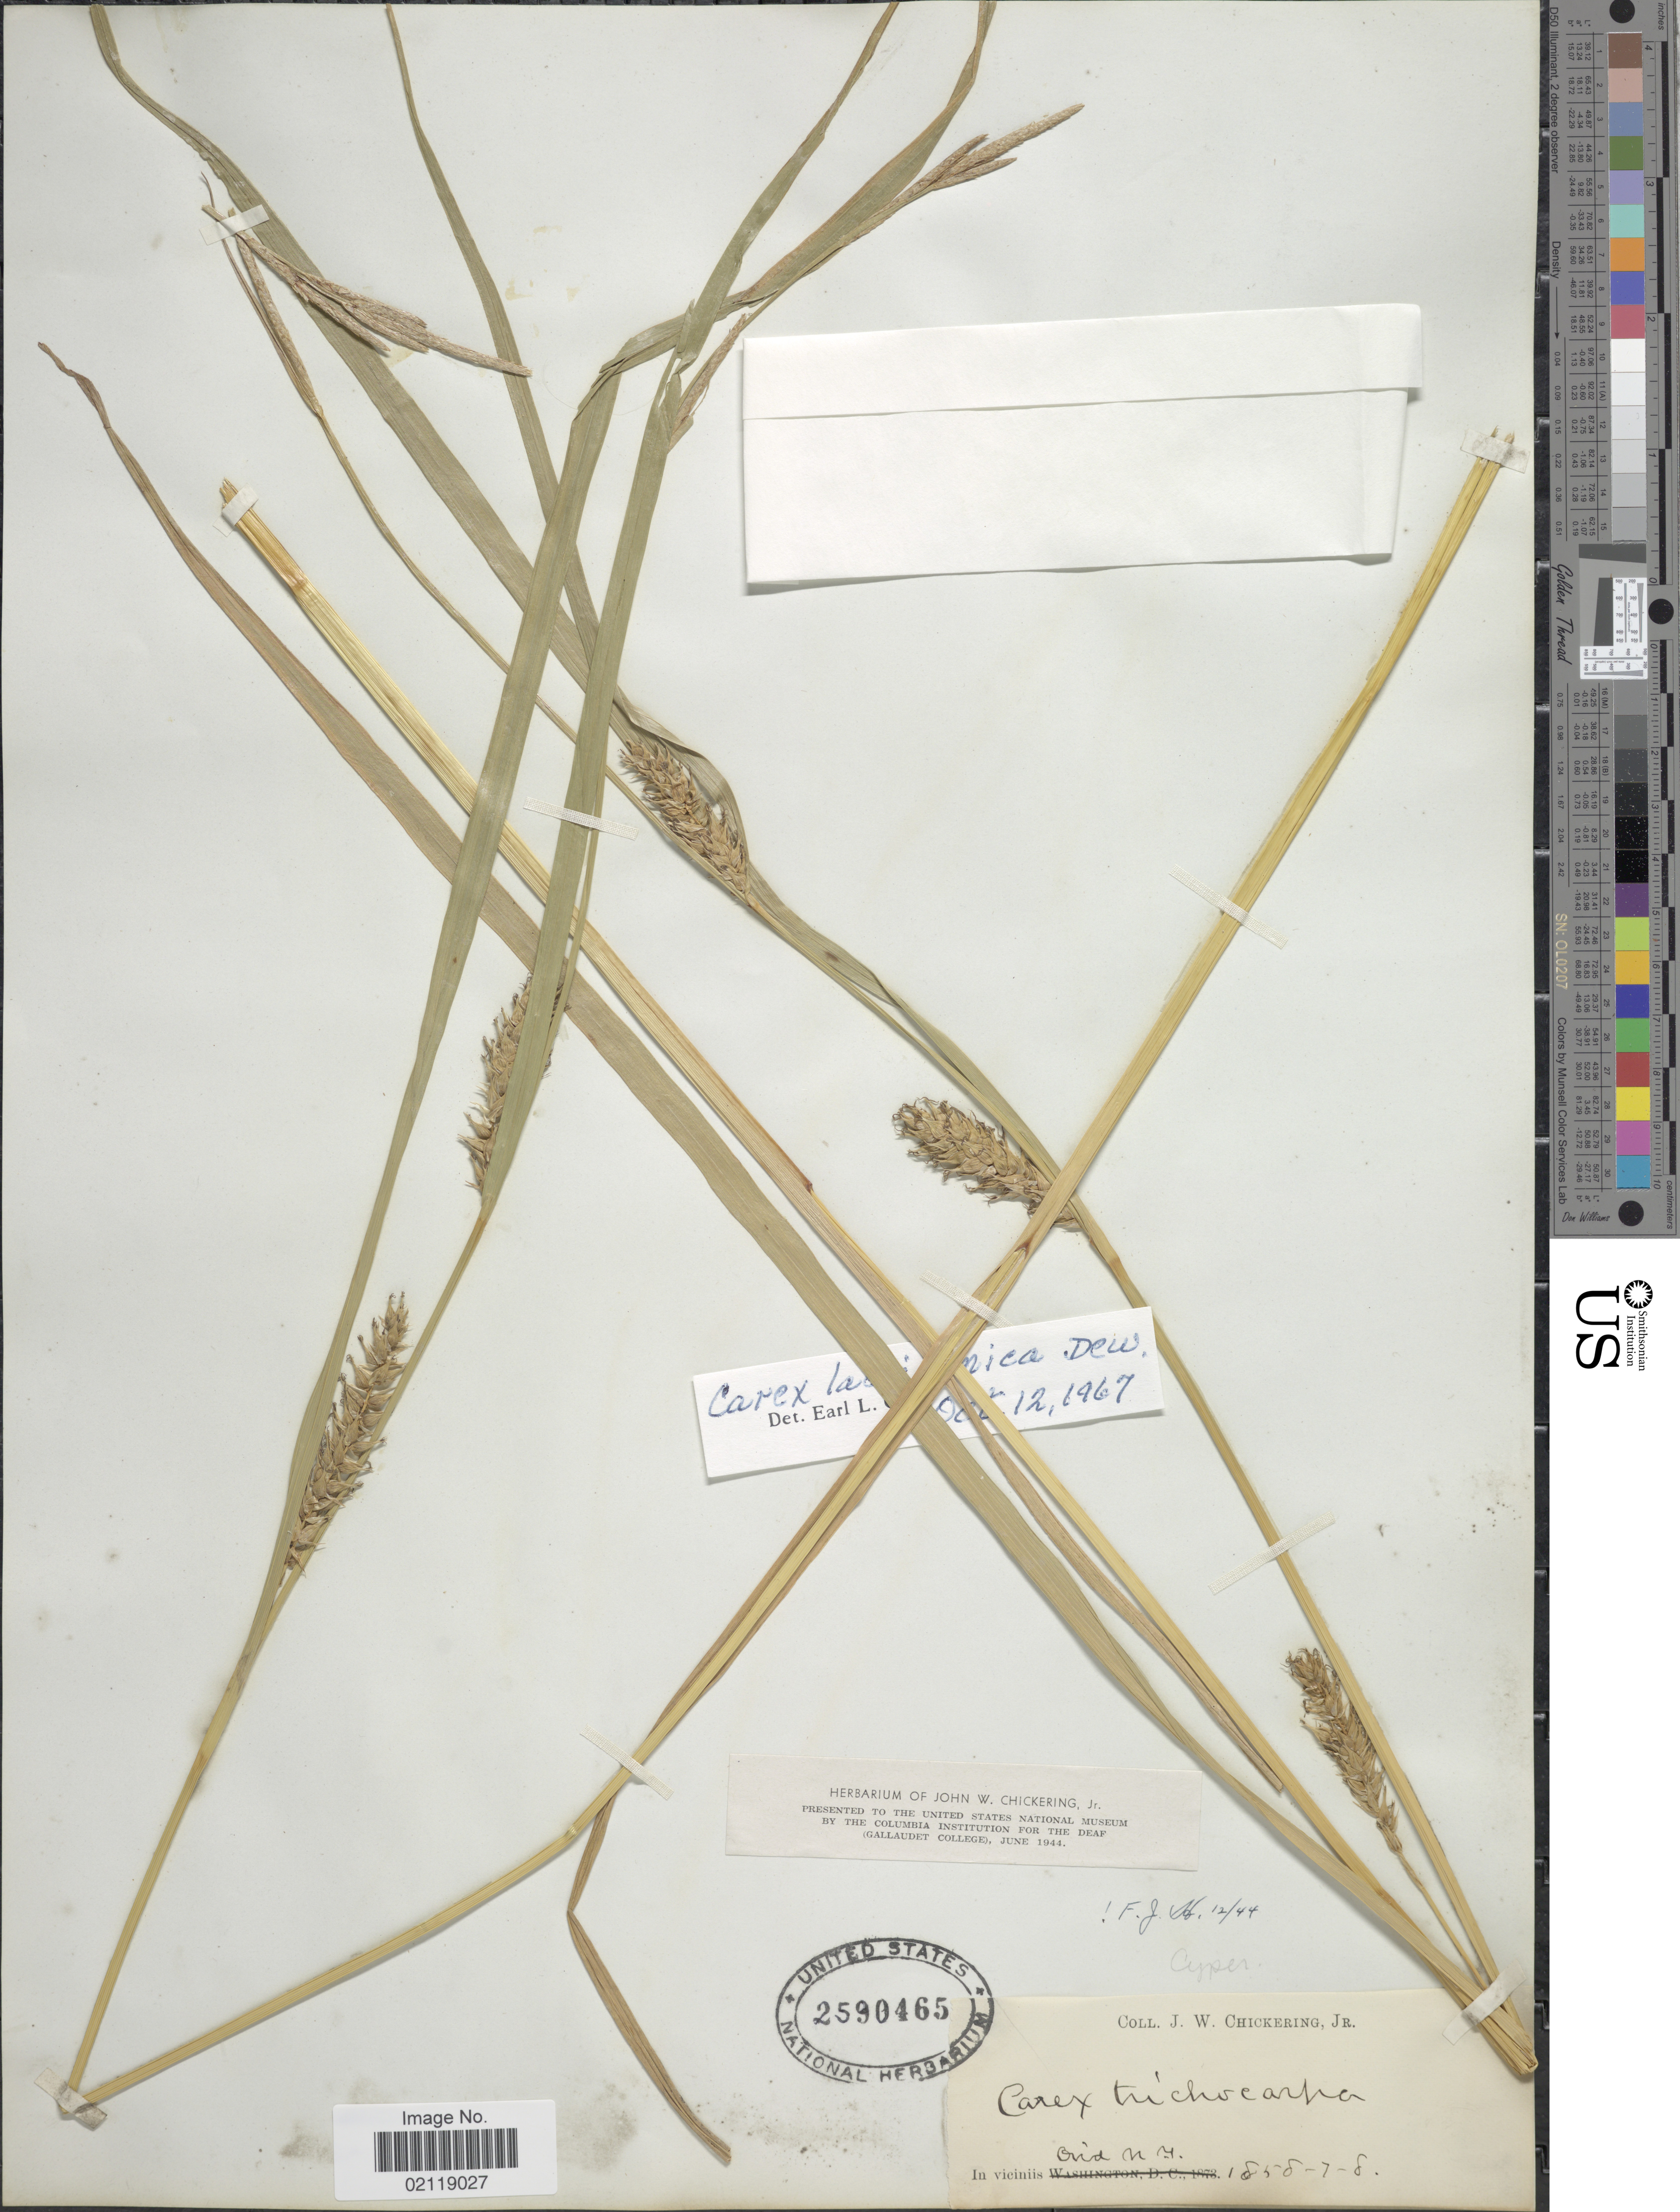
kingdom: Plantae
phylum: Tracheophyta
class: Liliopsida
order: Poales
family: Cyperaceae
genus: Carex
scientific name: Carex laeviconica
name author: Dewey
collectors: J. W. Chickering Jr.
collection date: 1858-07-08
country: United States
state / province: New York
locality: In viciniis Ovid N.Y.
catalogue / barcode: US 2590465